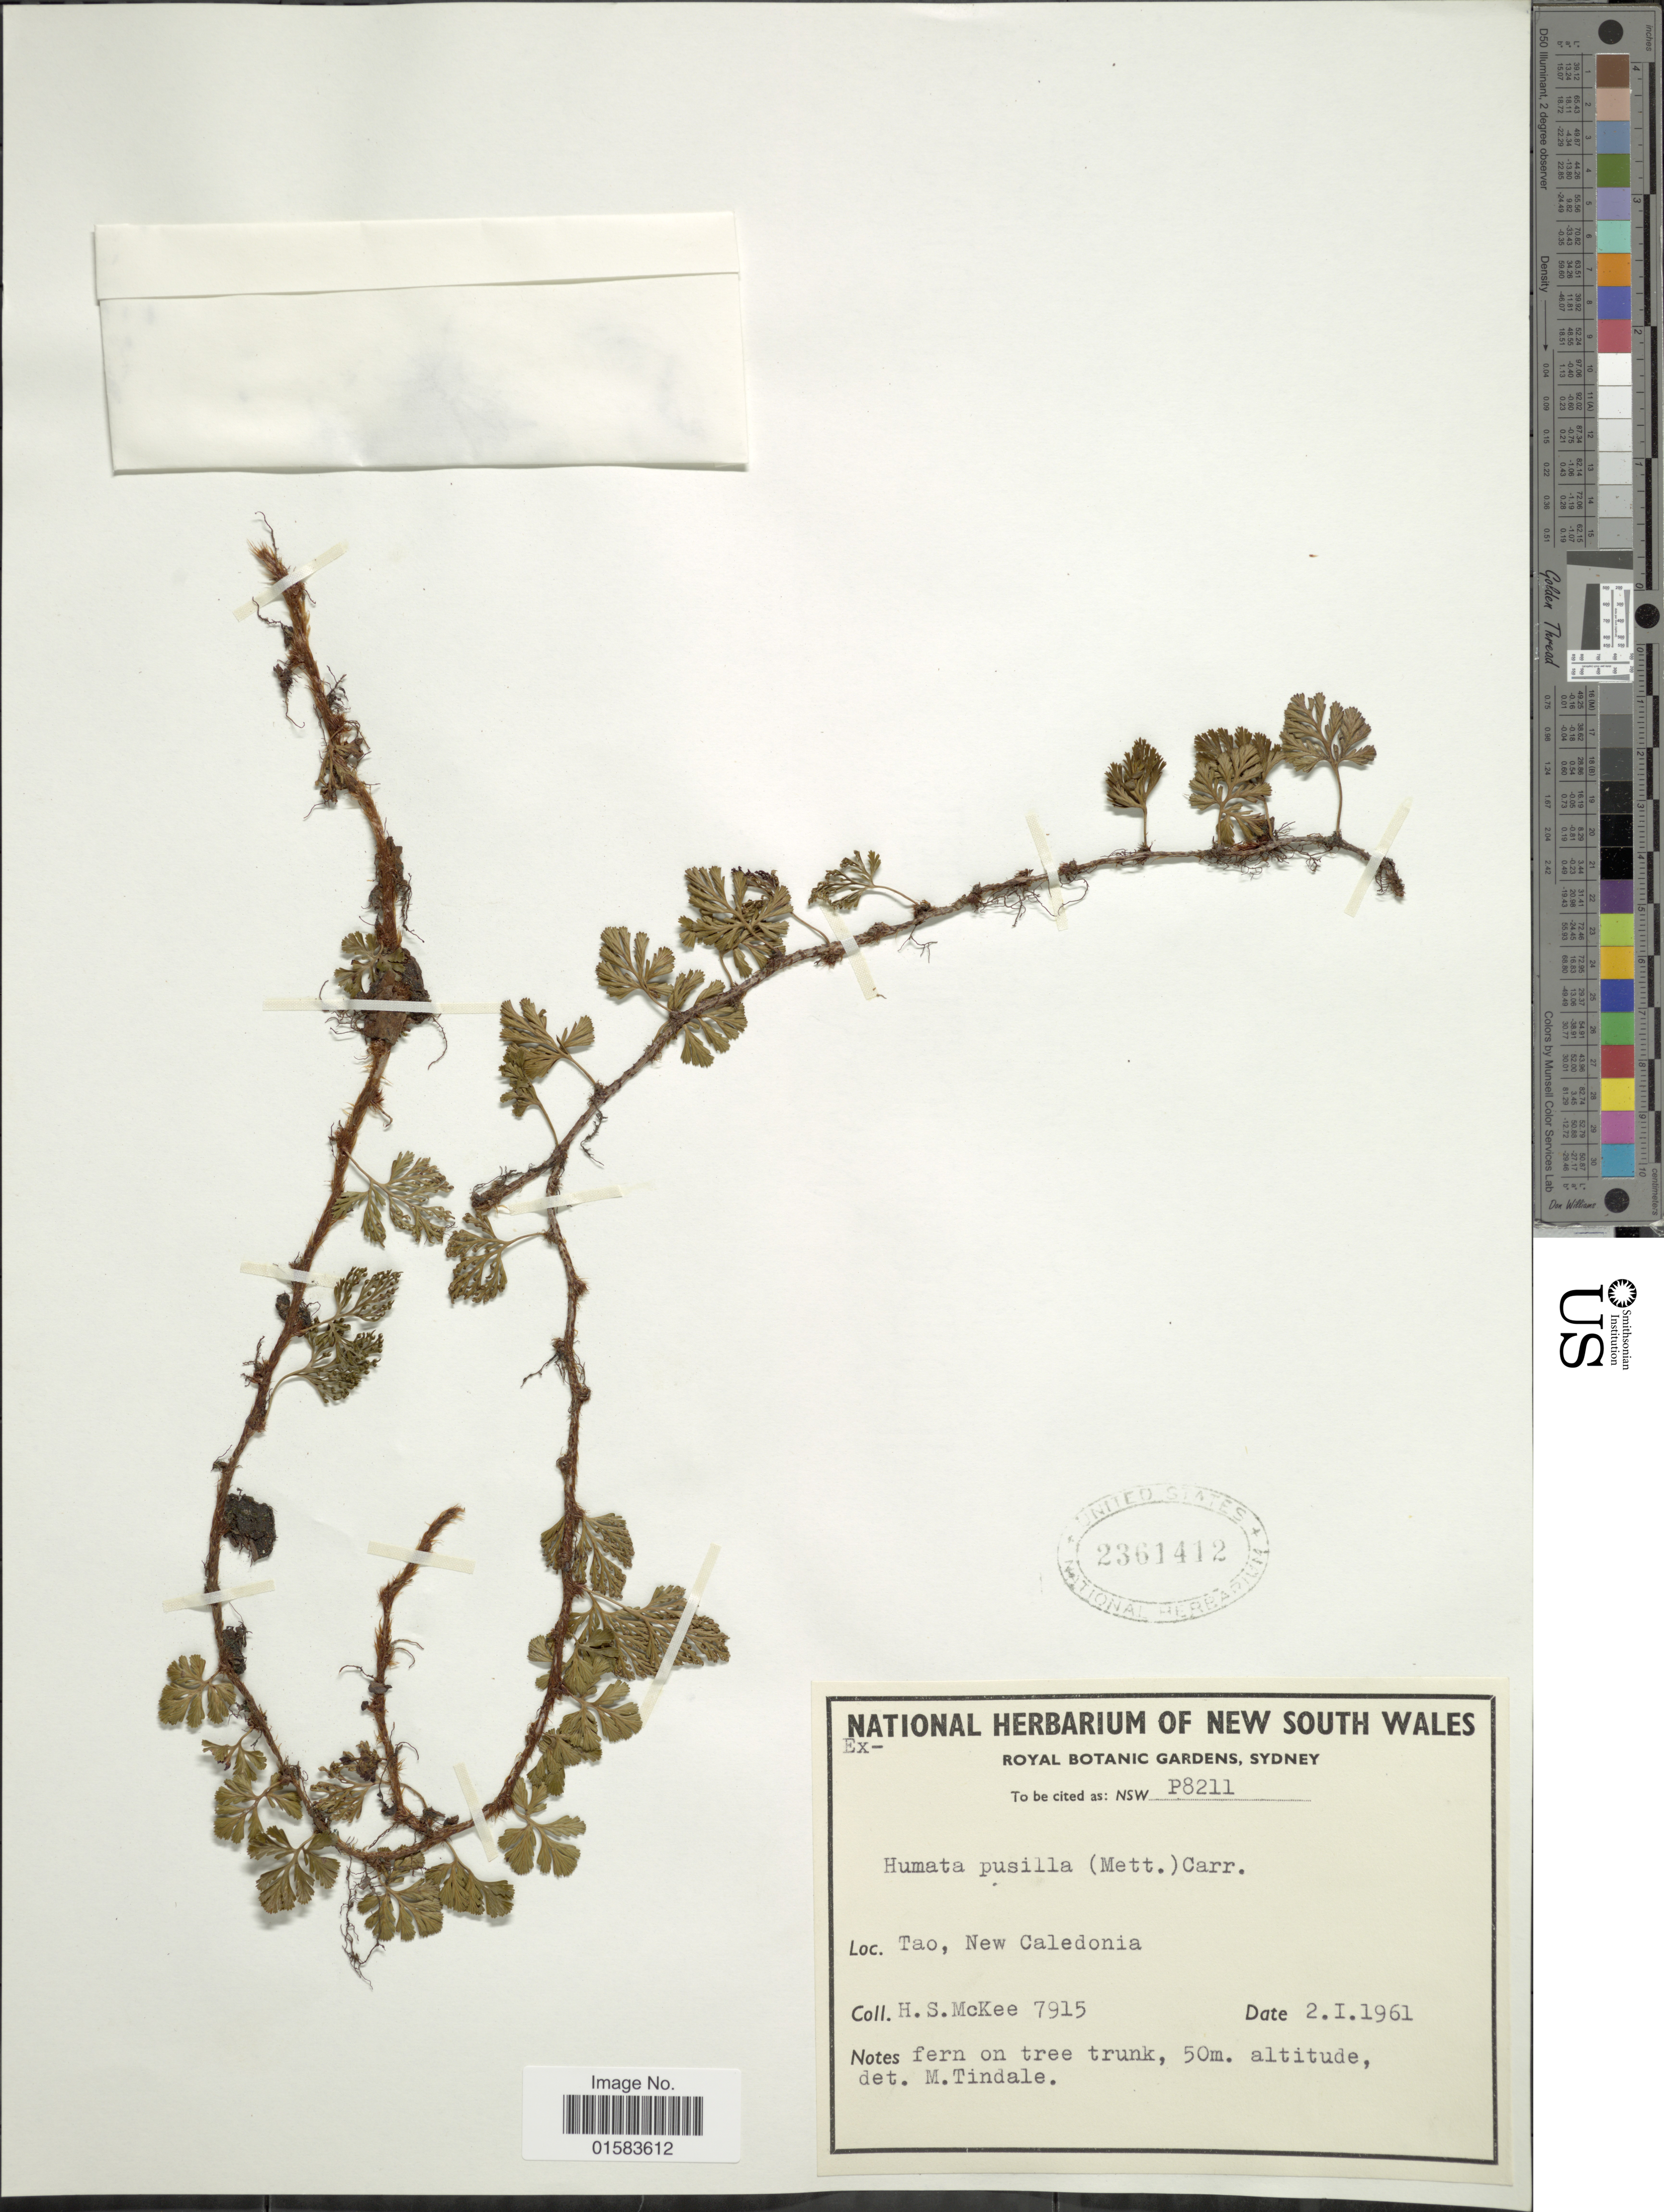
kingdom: Plantae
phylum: Tracheophyta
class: Polypodiopsida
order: Polypodiales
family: Davalliaceae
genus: Davallia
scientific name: Davallia repens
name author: (L. f.) Kuhn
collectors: H. S. McKee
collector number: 7915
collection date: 1961-01-02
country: New Caledonia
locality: Tao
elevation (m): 50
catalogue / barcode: US 2361412